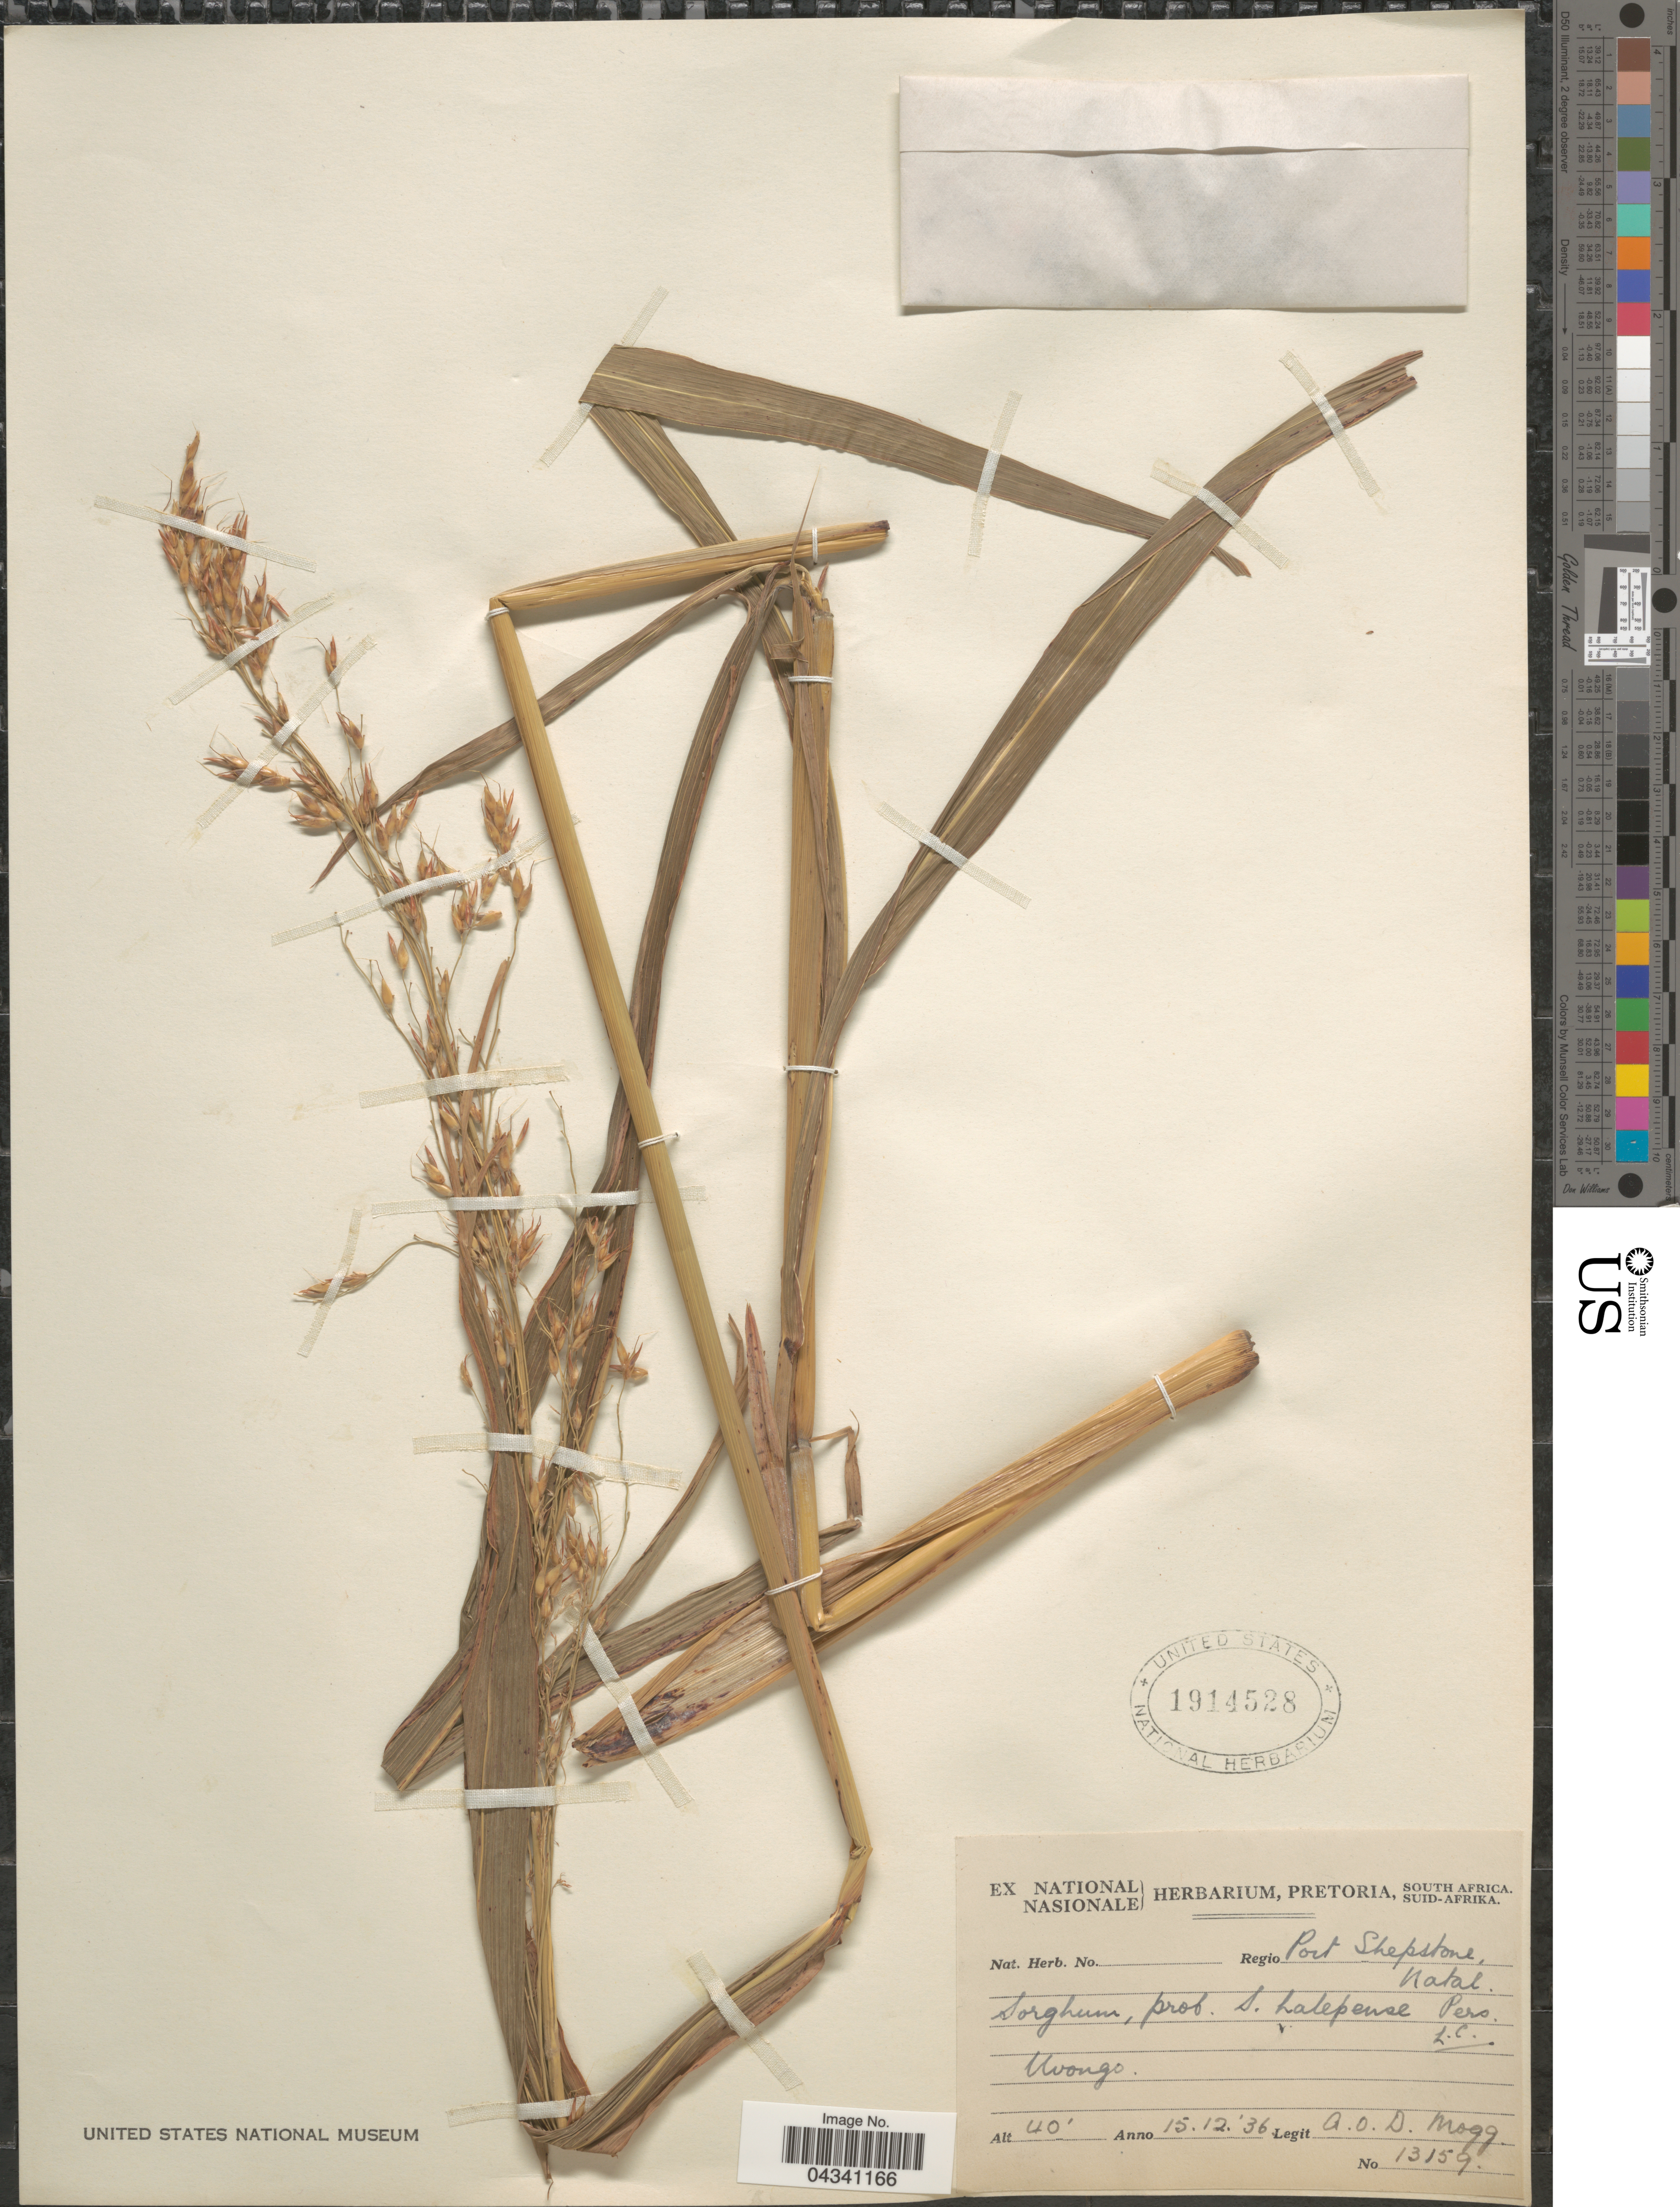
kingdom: Plantae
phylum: Tracheophyta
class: Liliopsida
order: Poales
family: Poaceae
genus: Sorghum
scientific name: Sorghum halepense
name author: (L.) Pers.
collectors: A. O. Mogg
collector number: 13159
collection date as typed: Transcribed d/m/y: 15/12/36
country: South Africa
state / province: KwaZulu-Natal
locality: Regio Port Shepstone. Natal. Uvongo.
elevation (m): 12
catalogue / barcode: US 1914528